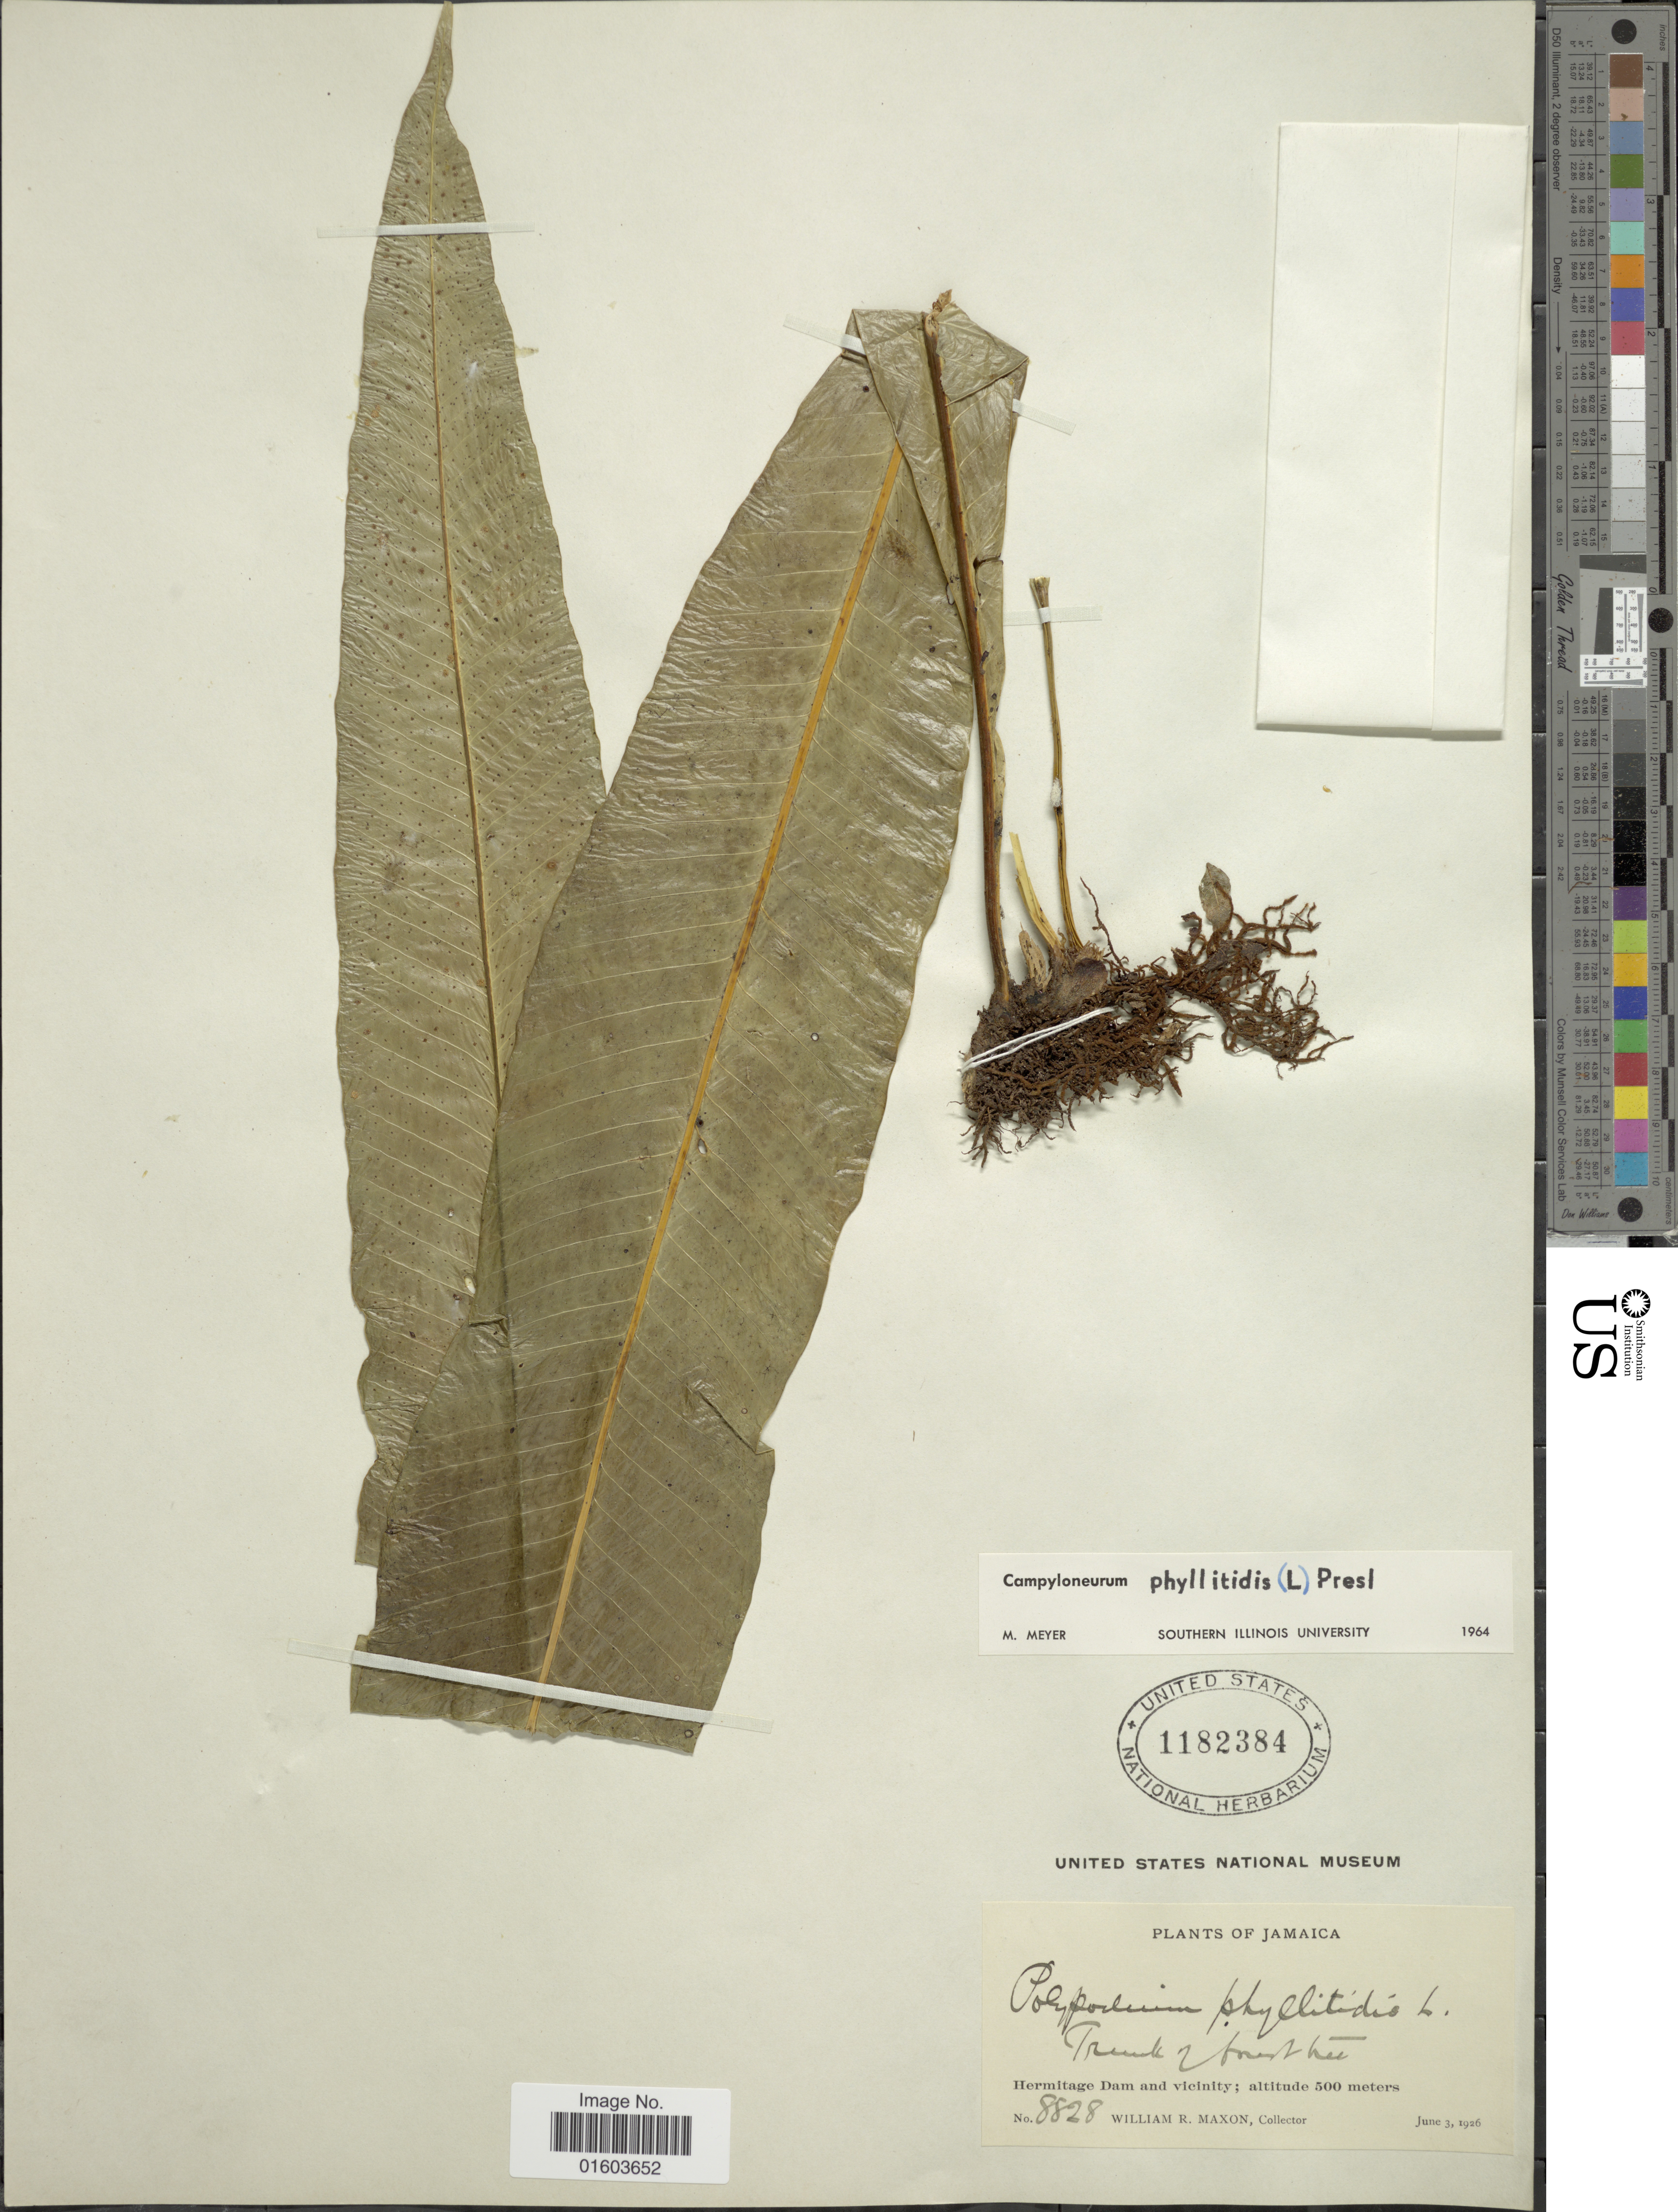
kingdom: Plantae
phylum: Tracheophyta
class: Polypodiopsida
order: Polypodiales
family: Polypodiaceae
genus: Campyloneurum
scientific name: Campyloneurum phyllitidis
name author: (L.) C. Presl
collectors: W. R. Maxon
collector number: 8828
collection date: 1926-06-03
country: Jamaica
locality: Hermitage Dam and vicinity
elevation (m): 500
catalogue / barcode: US 1182384